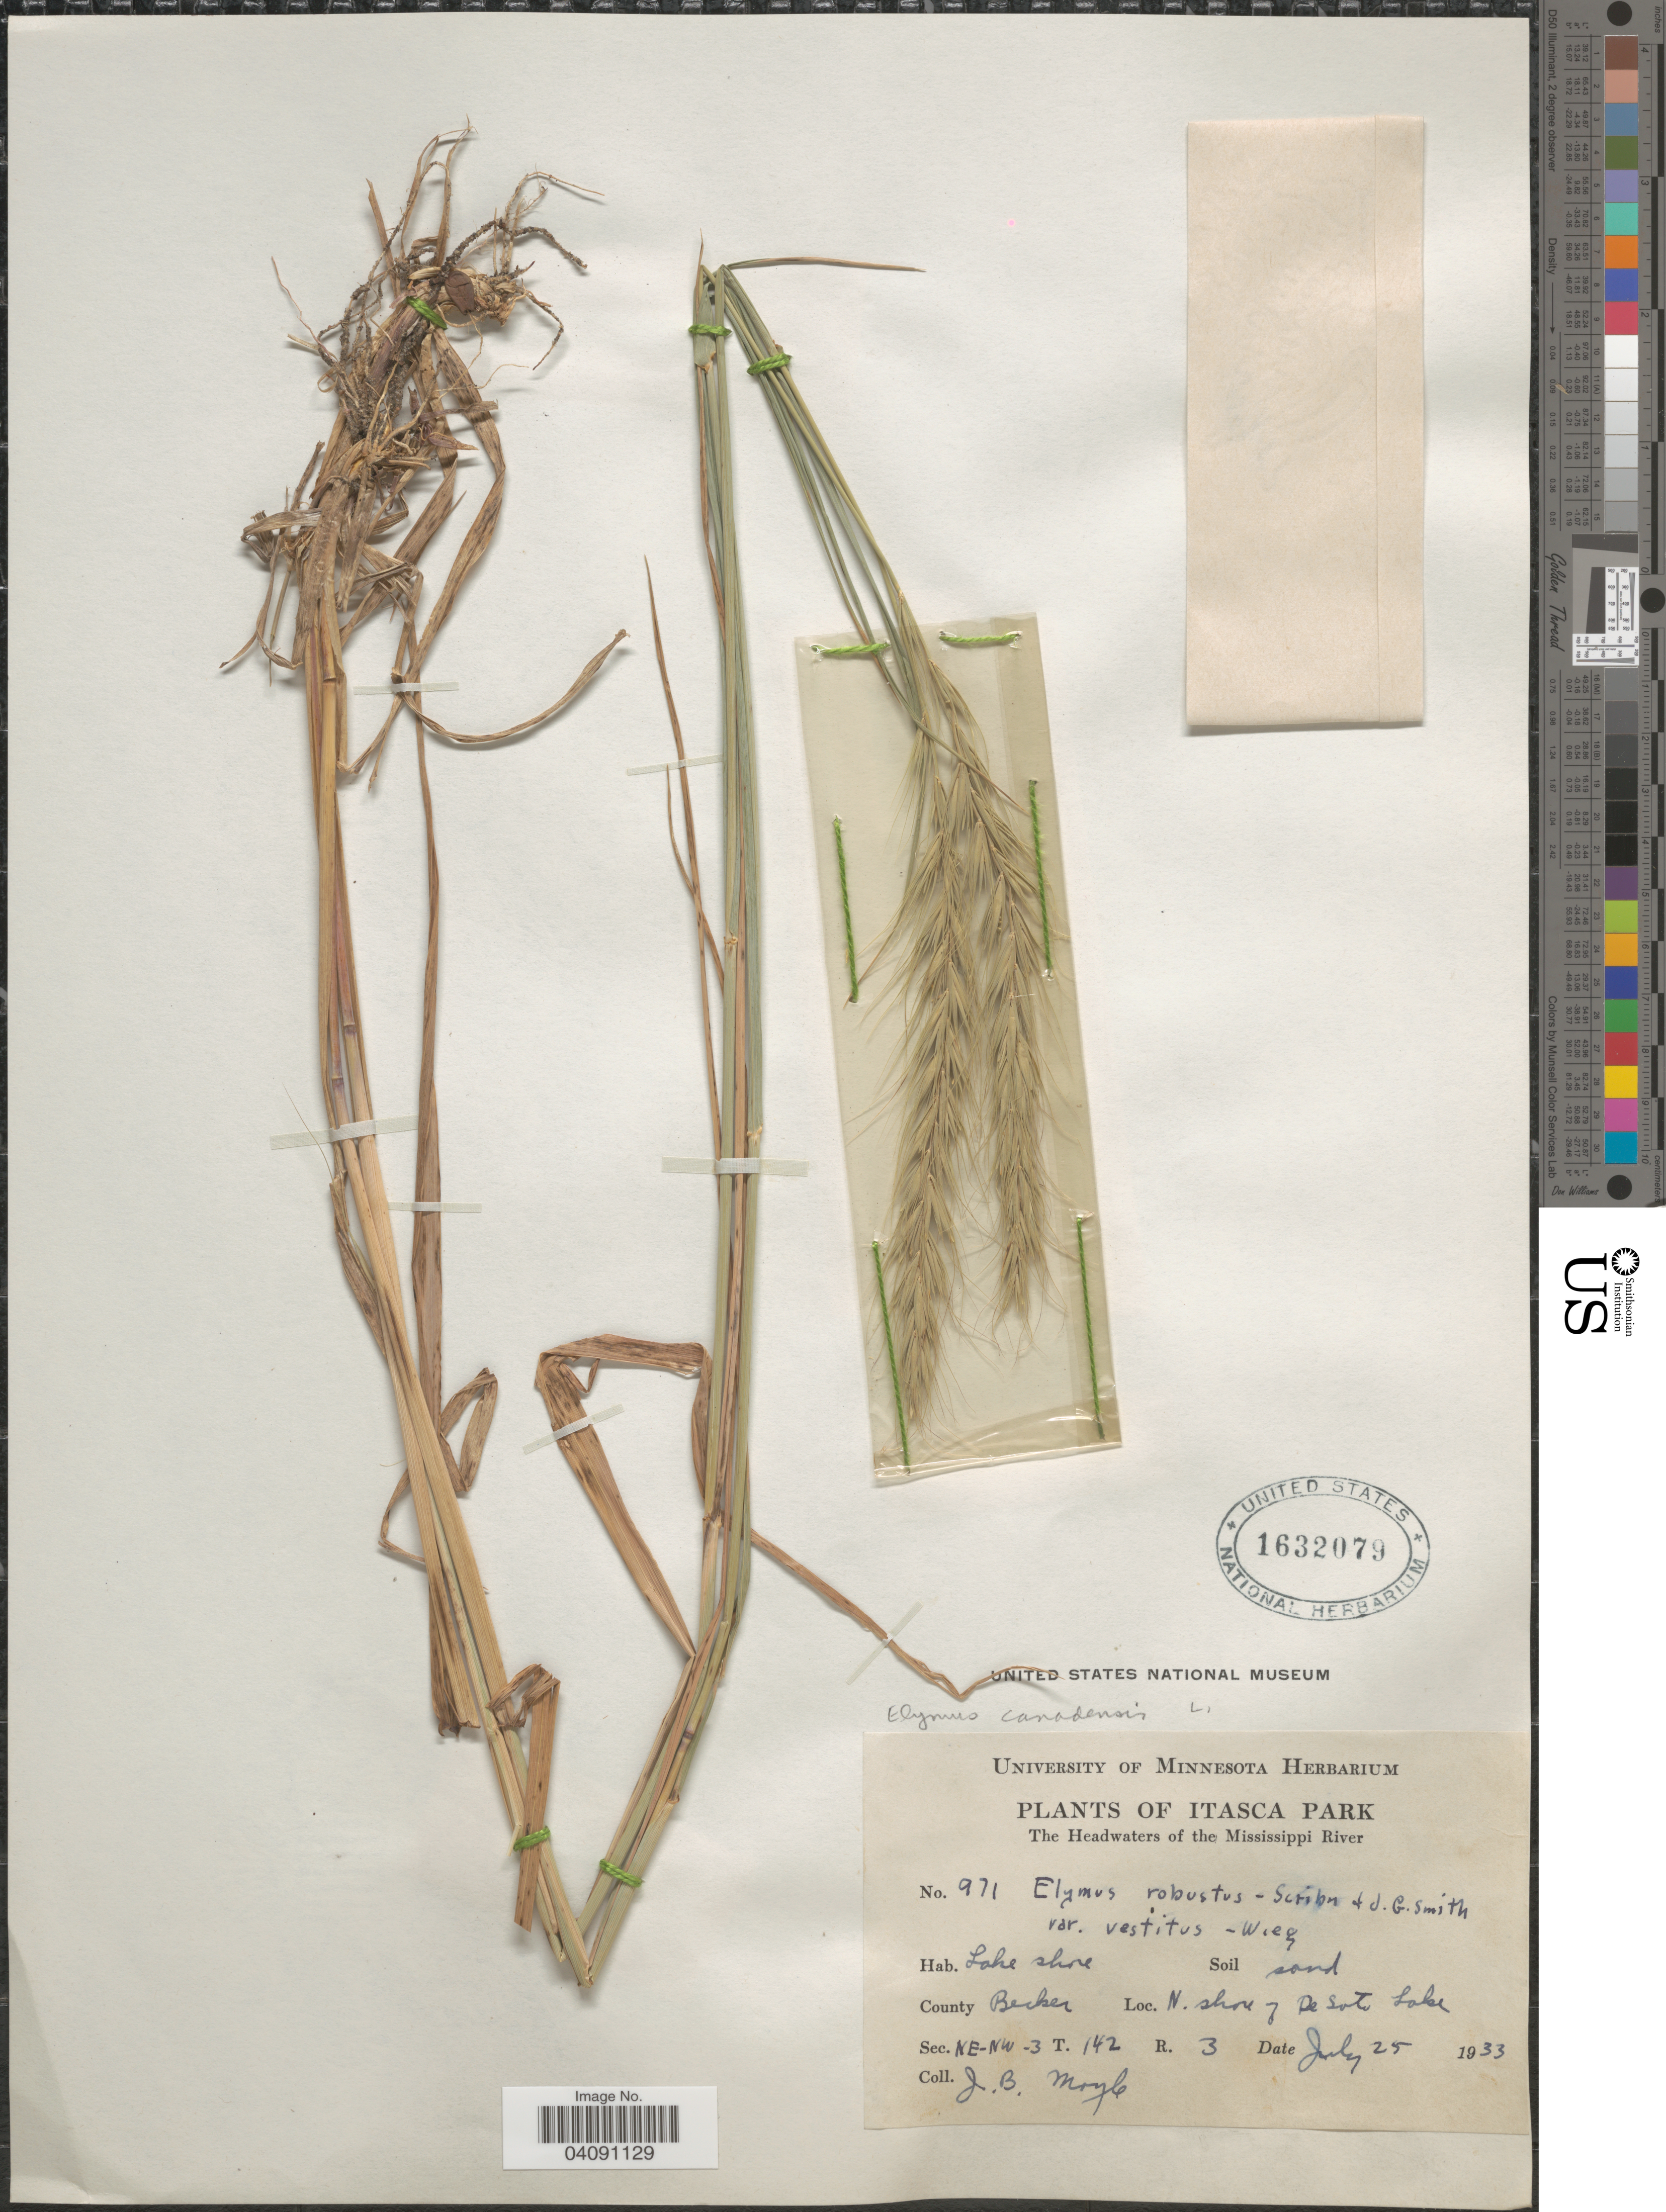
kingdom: Plantae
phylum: Tracheophyta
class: Liliopsida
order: Poales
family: Poaceae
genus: Elymus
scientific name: Elymus canadensis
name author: L.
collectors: J. Moyle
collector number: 971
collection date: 1933-07-25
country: United States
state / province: Minnesota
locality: Itasca Park. The Headwaters of the Mississippi River. Lake shore. County Becker. N. shore of De Sotu Lake. Sec. NE-NW-3 T. 142 R.3.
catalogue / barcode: US 1632079